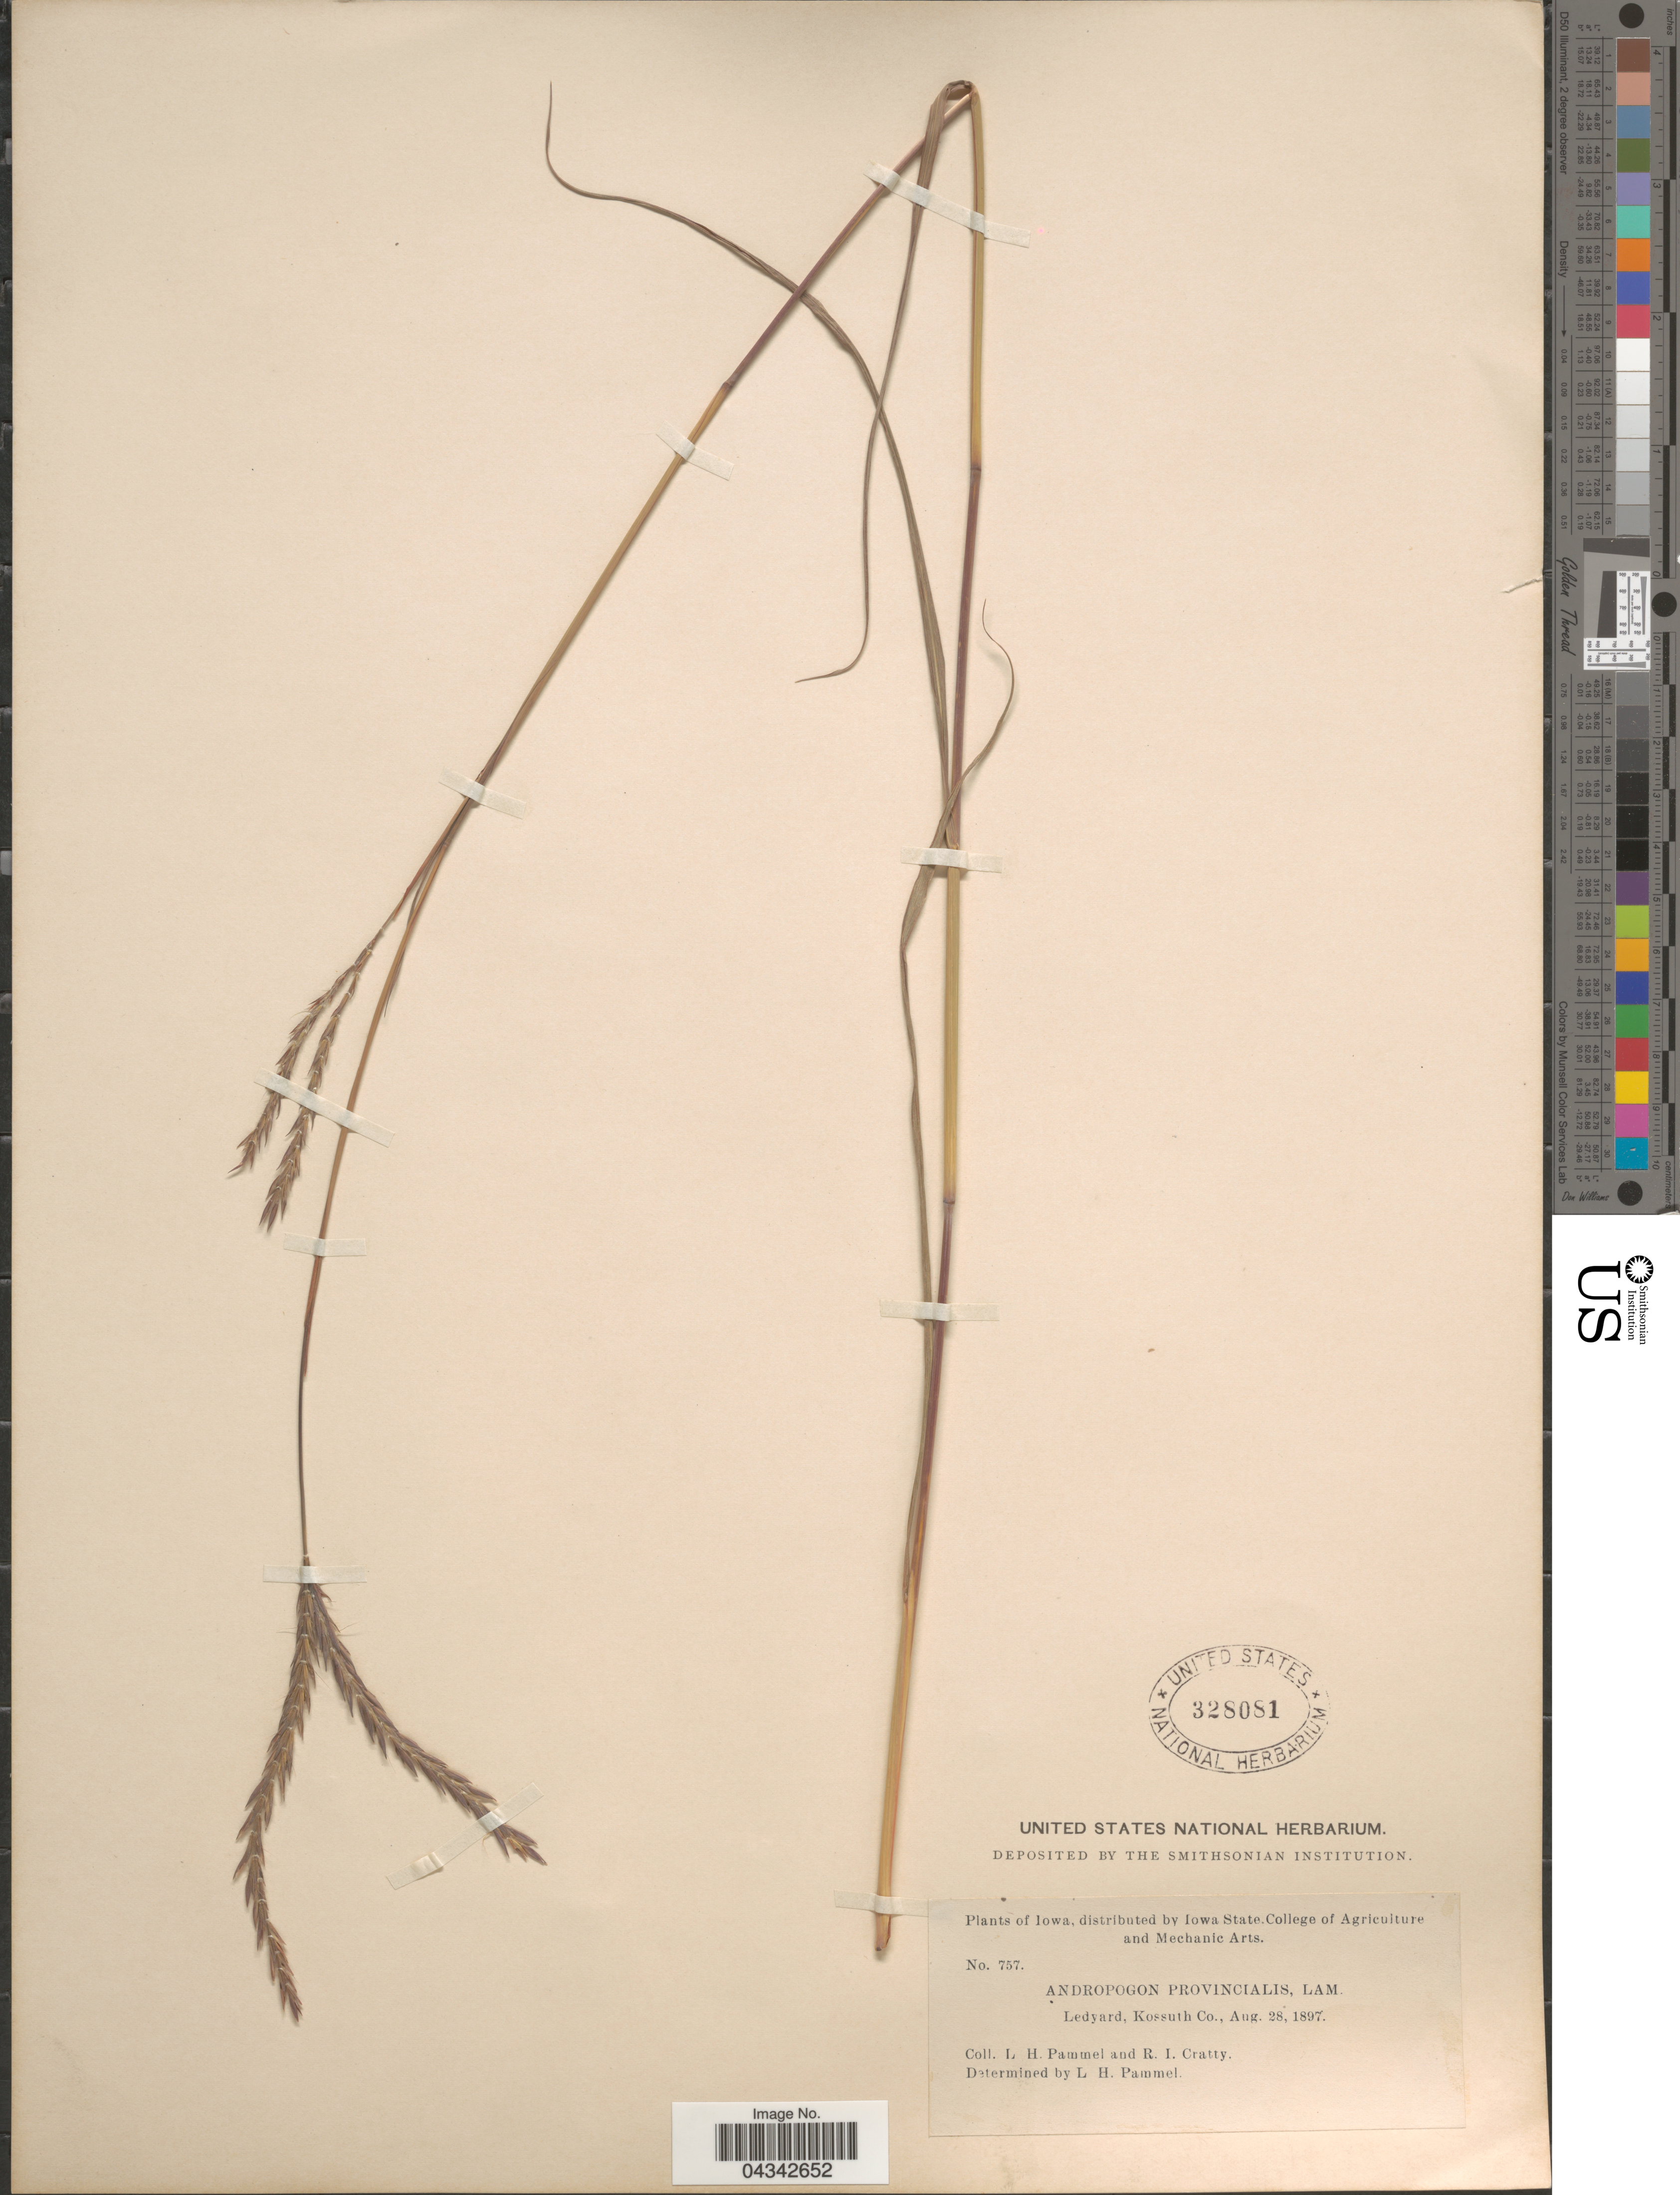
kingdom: Plantae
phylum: Tracheophyta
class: Liliopsida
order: Poales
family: Poaceae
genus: Andropogon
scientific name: Andropogon gerardii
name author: Vitman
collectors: L. Pammel & R. Cratty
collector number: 757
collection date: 1897-08-28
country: United States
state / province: Iowa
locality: Ledyard, Kossuth Co.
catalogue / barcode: US 328081